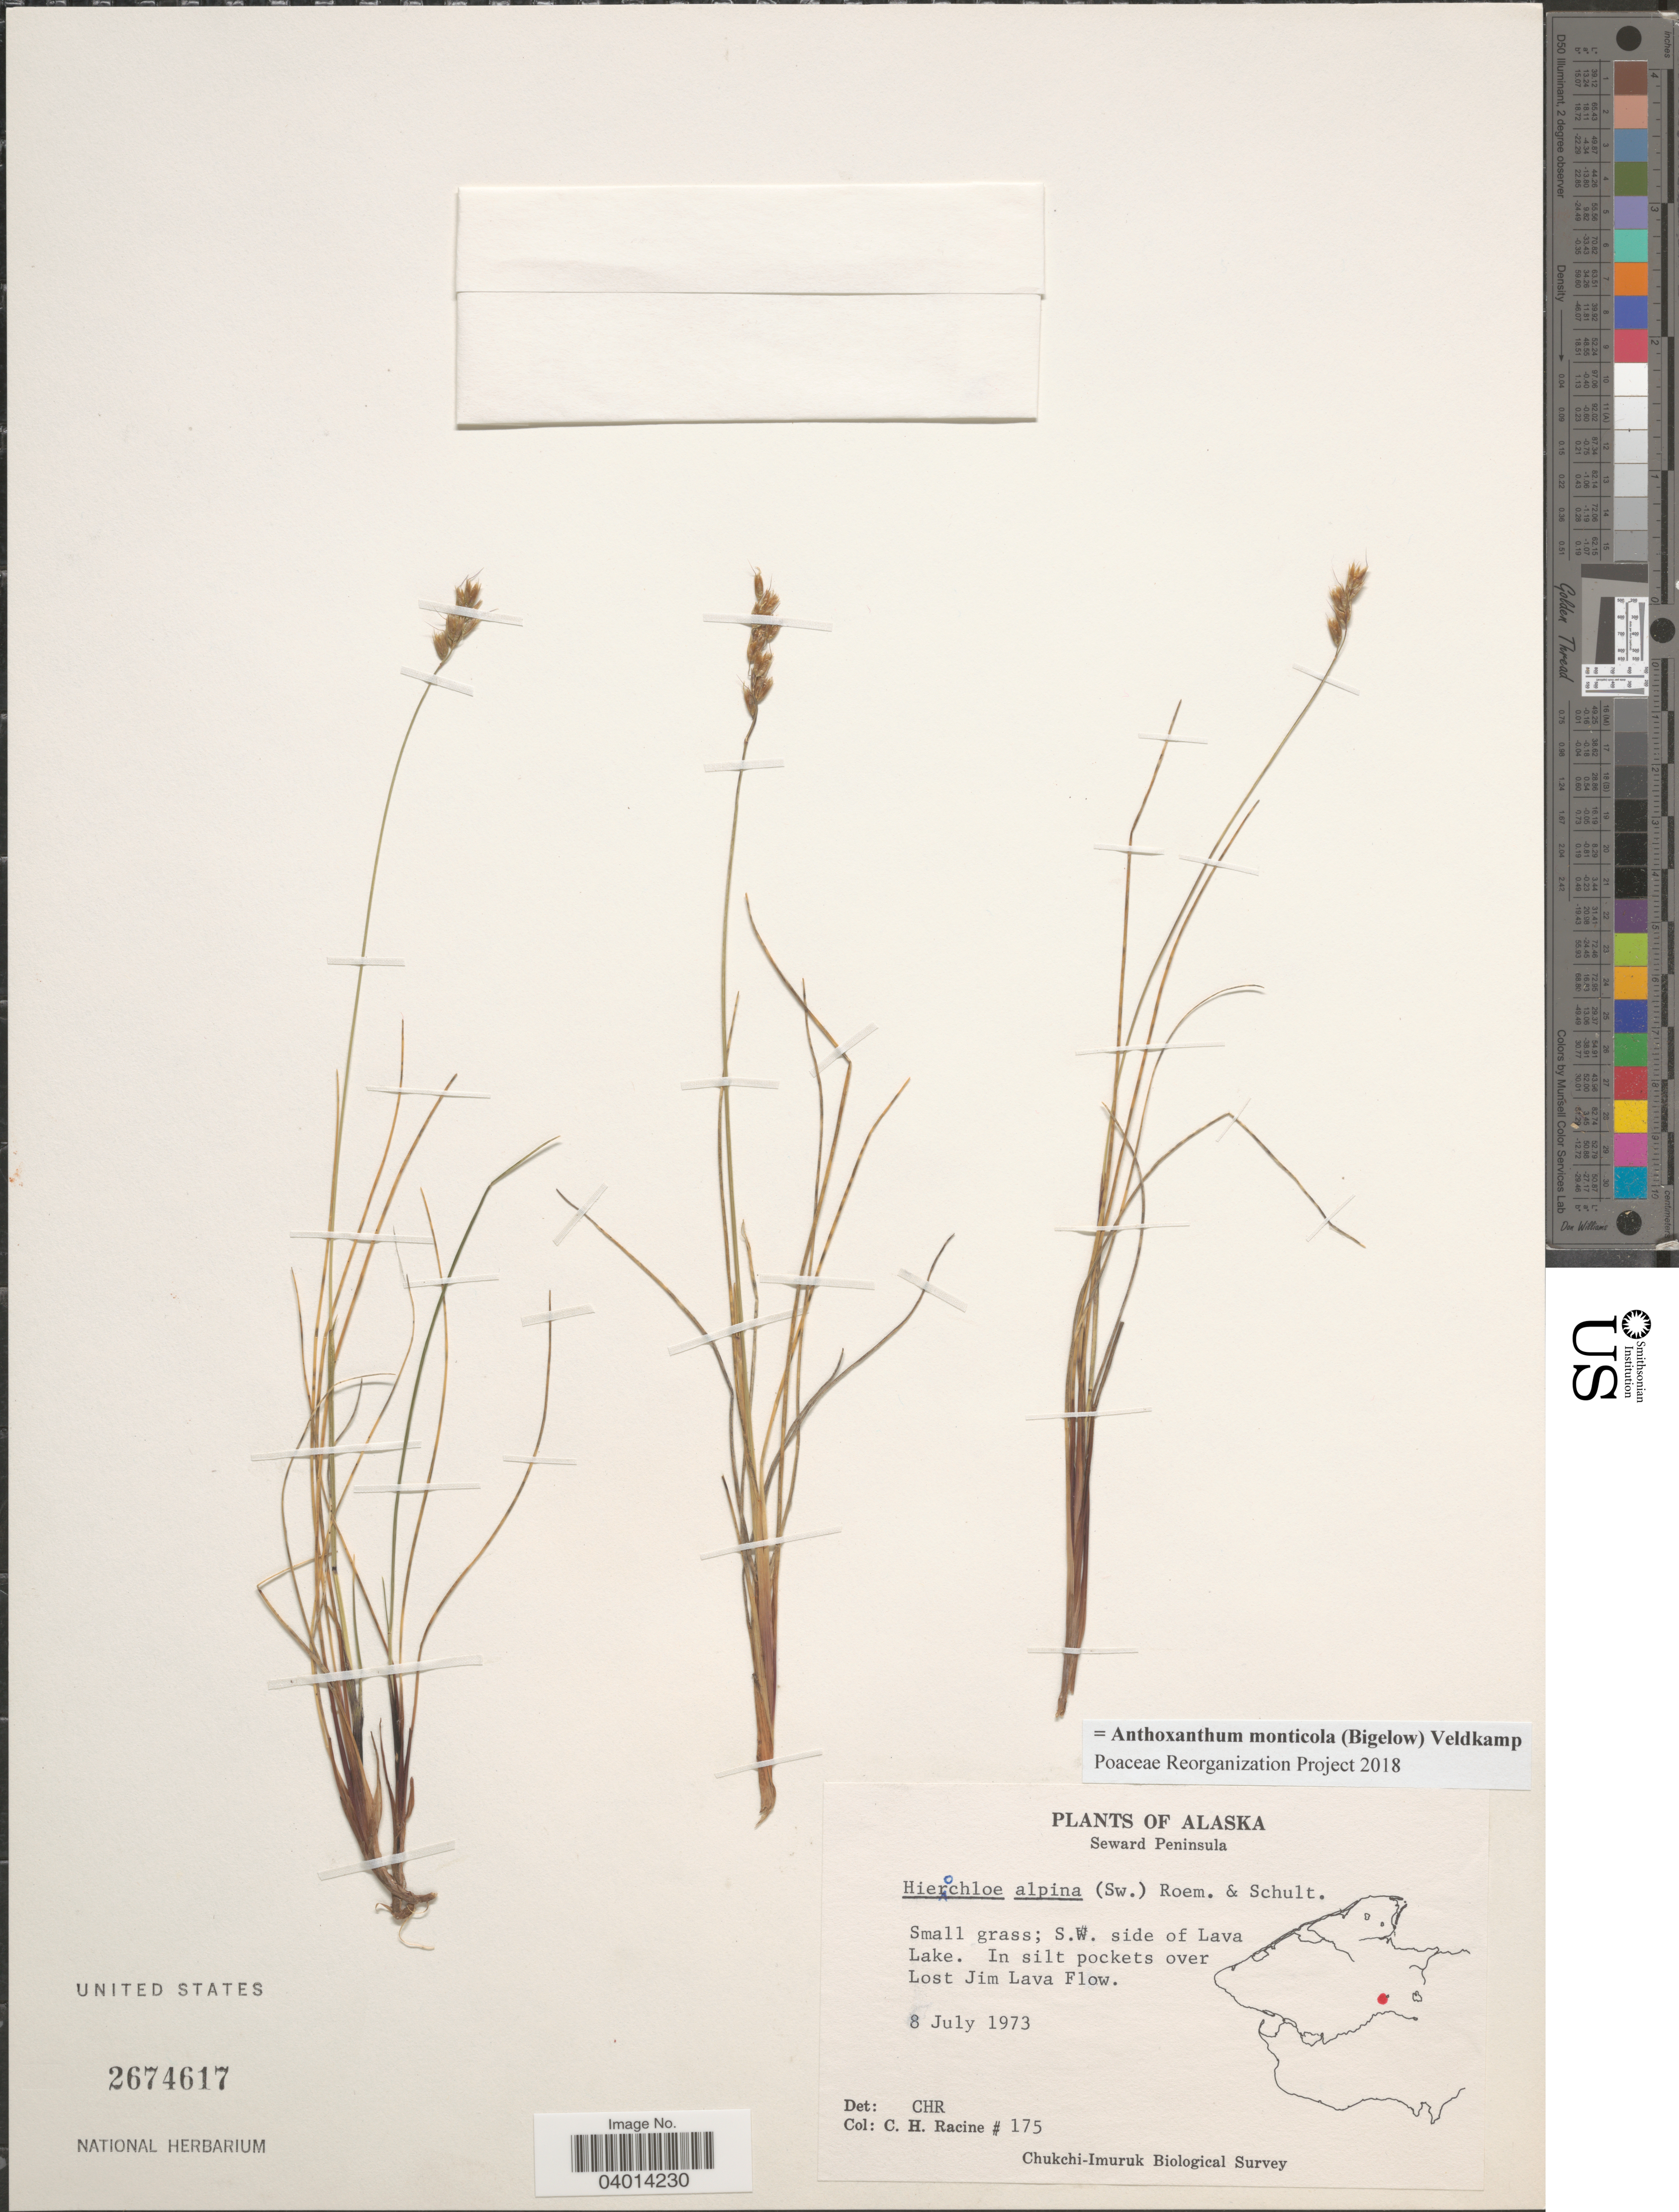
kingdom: Plantae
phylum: Tracheophyta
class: Liliopsida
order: Poales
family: Poaceae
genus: Anthoxanthum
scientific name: Anthoxanthum monticola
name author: (Bigelow) Veldkamp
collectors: C. Racine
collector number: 175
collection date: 1973-07-08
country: United States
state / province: Alaska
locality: Seward Peninsula. S.W. side of Lava Lake. In silt pockets over Lost Jim Lava Flow.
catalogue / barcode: US 2674617